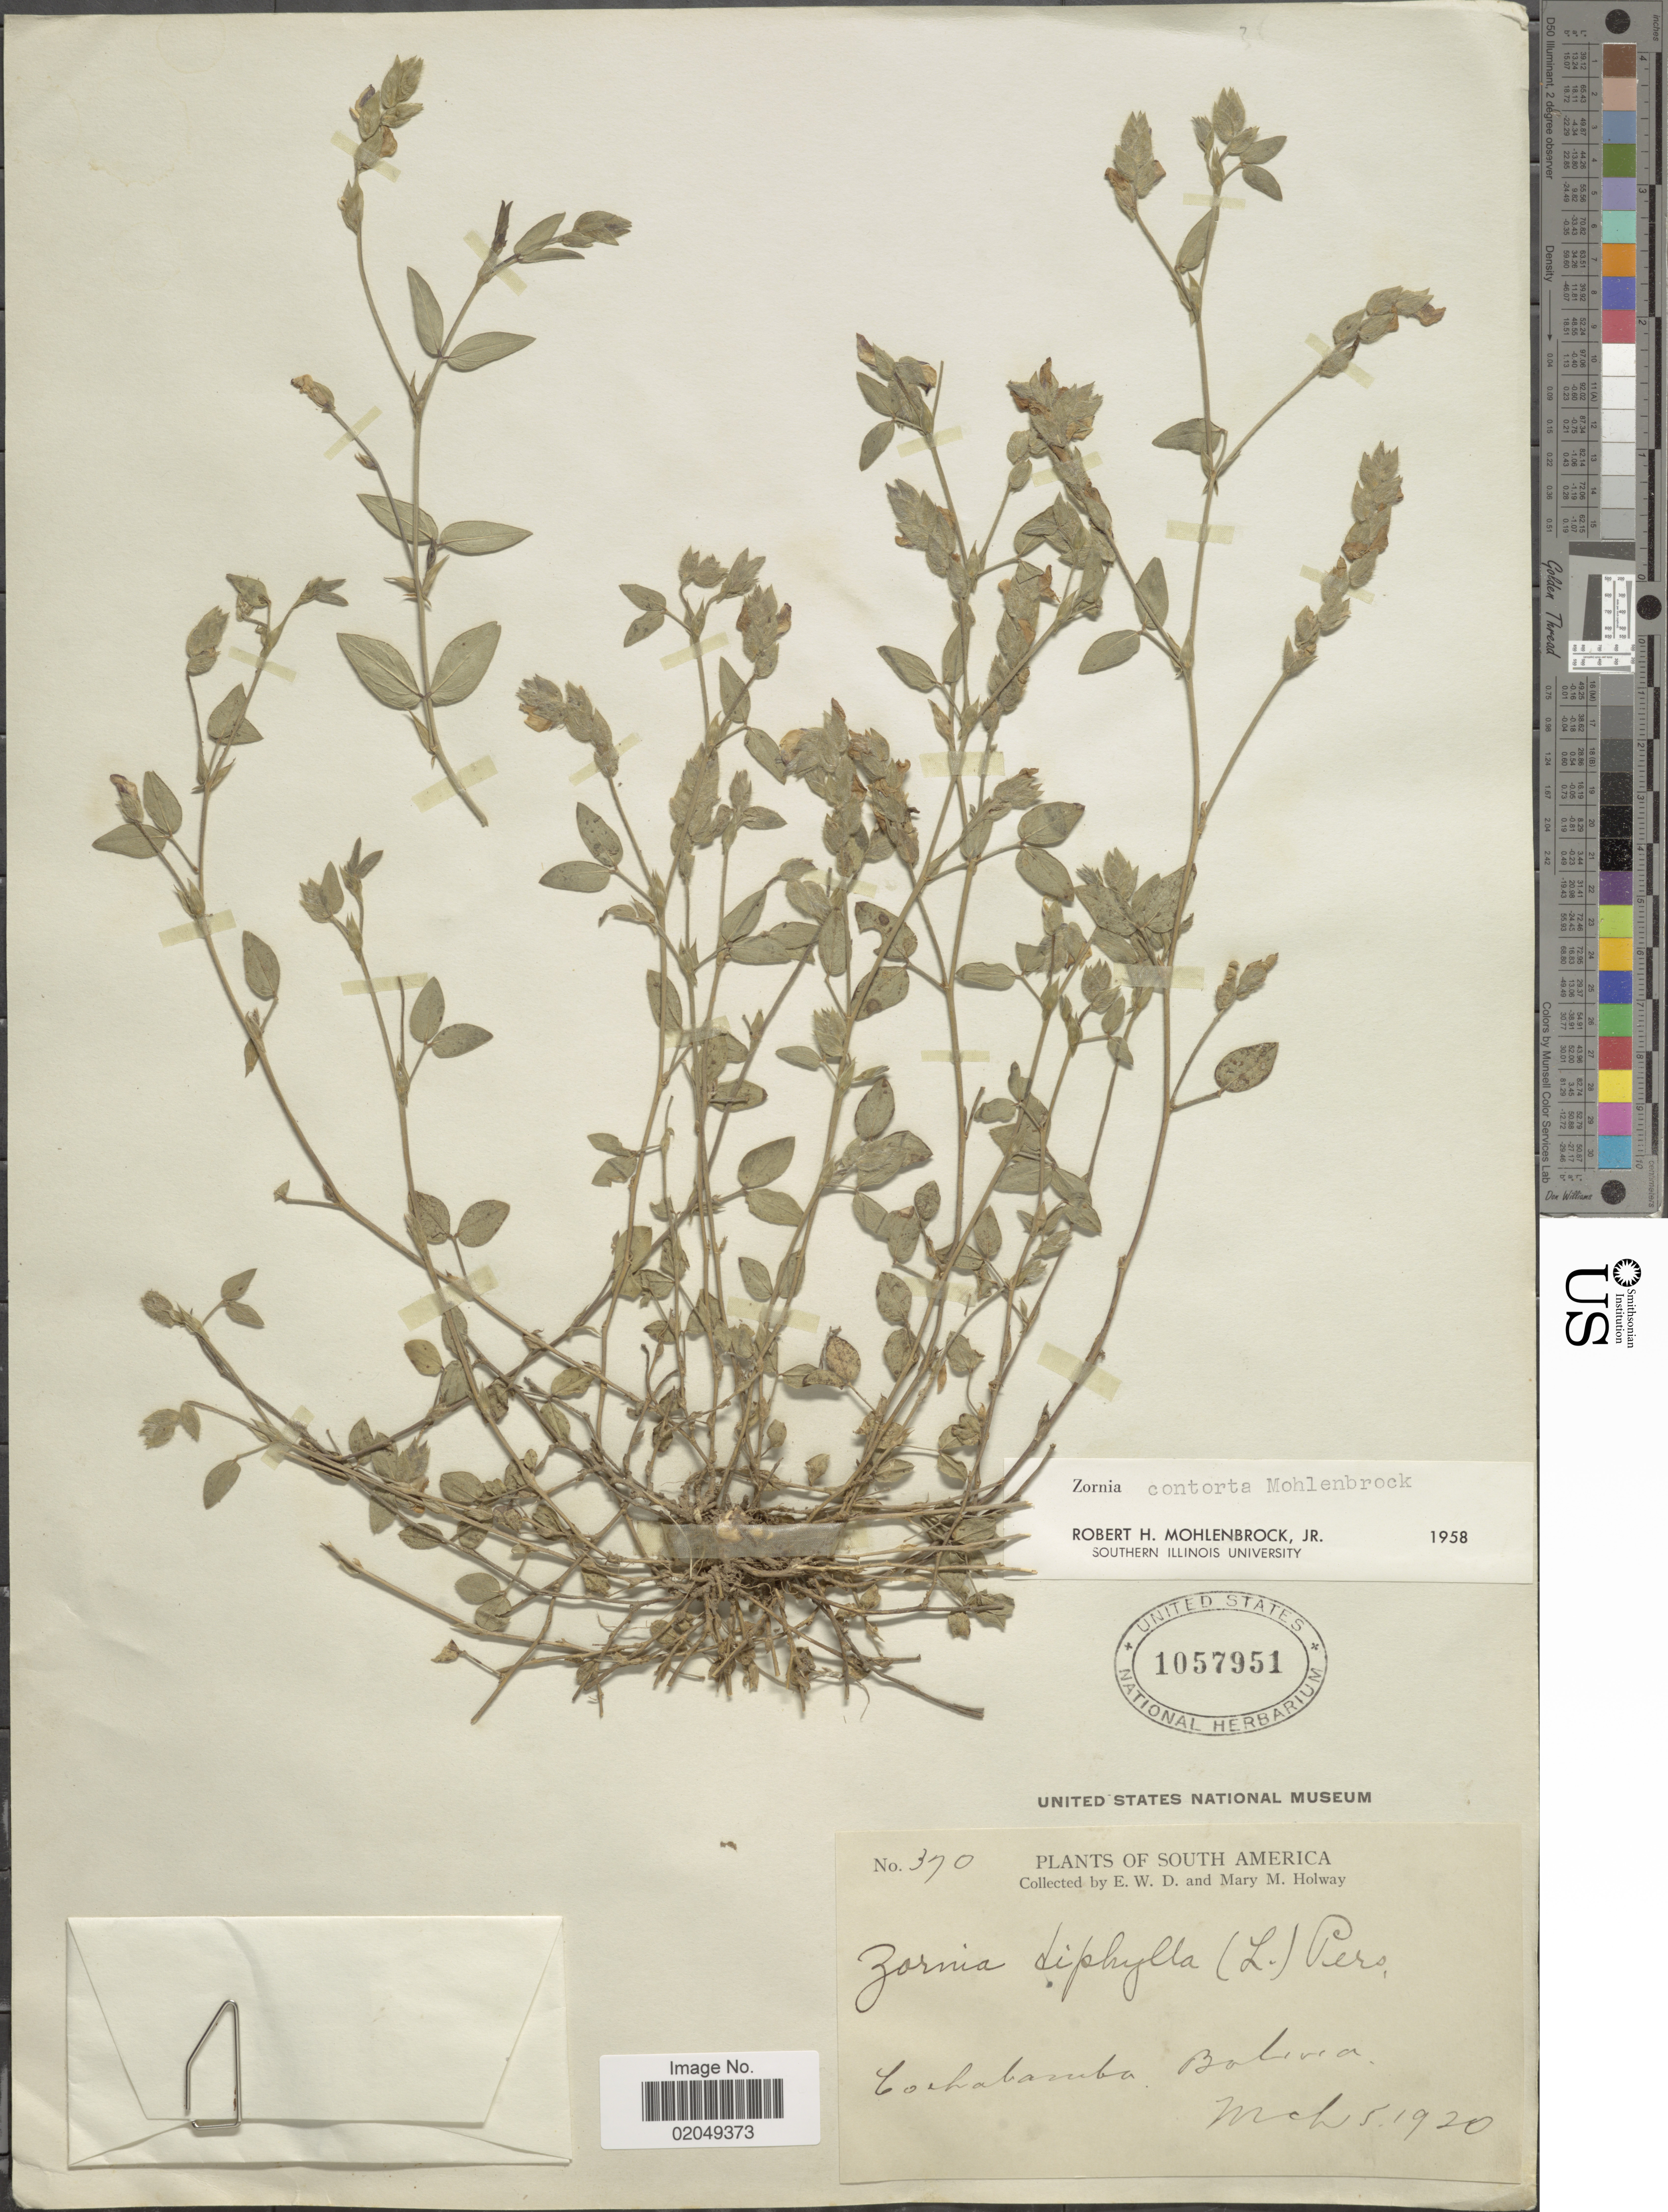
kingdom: Plantae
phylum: Tracheophyta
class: Magnoliopsida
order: Fabales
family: Fabaceae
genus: Zornia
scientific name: Zornia contorta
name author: Mohlenbr.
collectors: E. W. D. Holway & M. M. Holway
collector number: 370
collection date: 1920-03-05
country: Bolivia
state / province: Cochabamba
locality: South America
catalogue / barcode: US 1057951